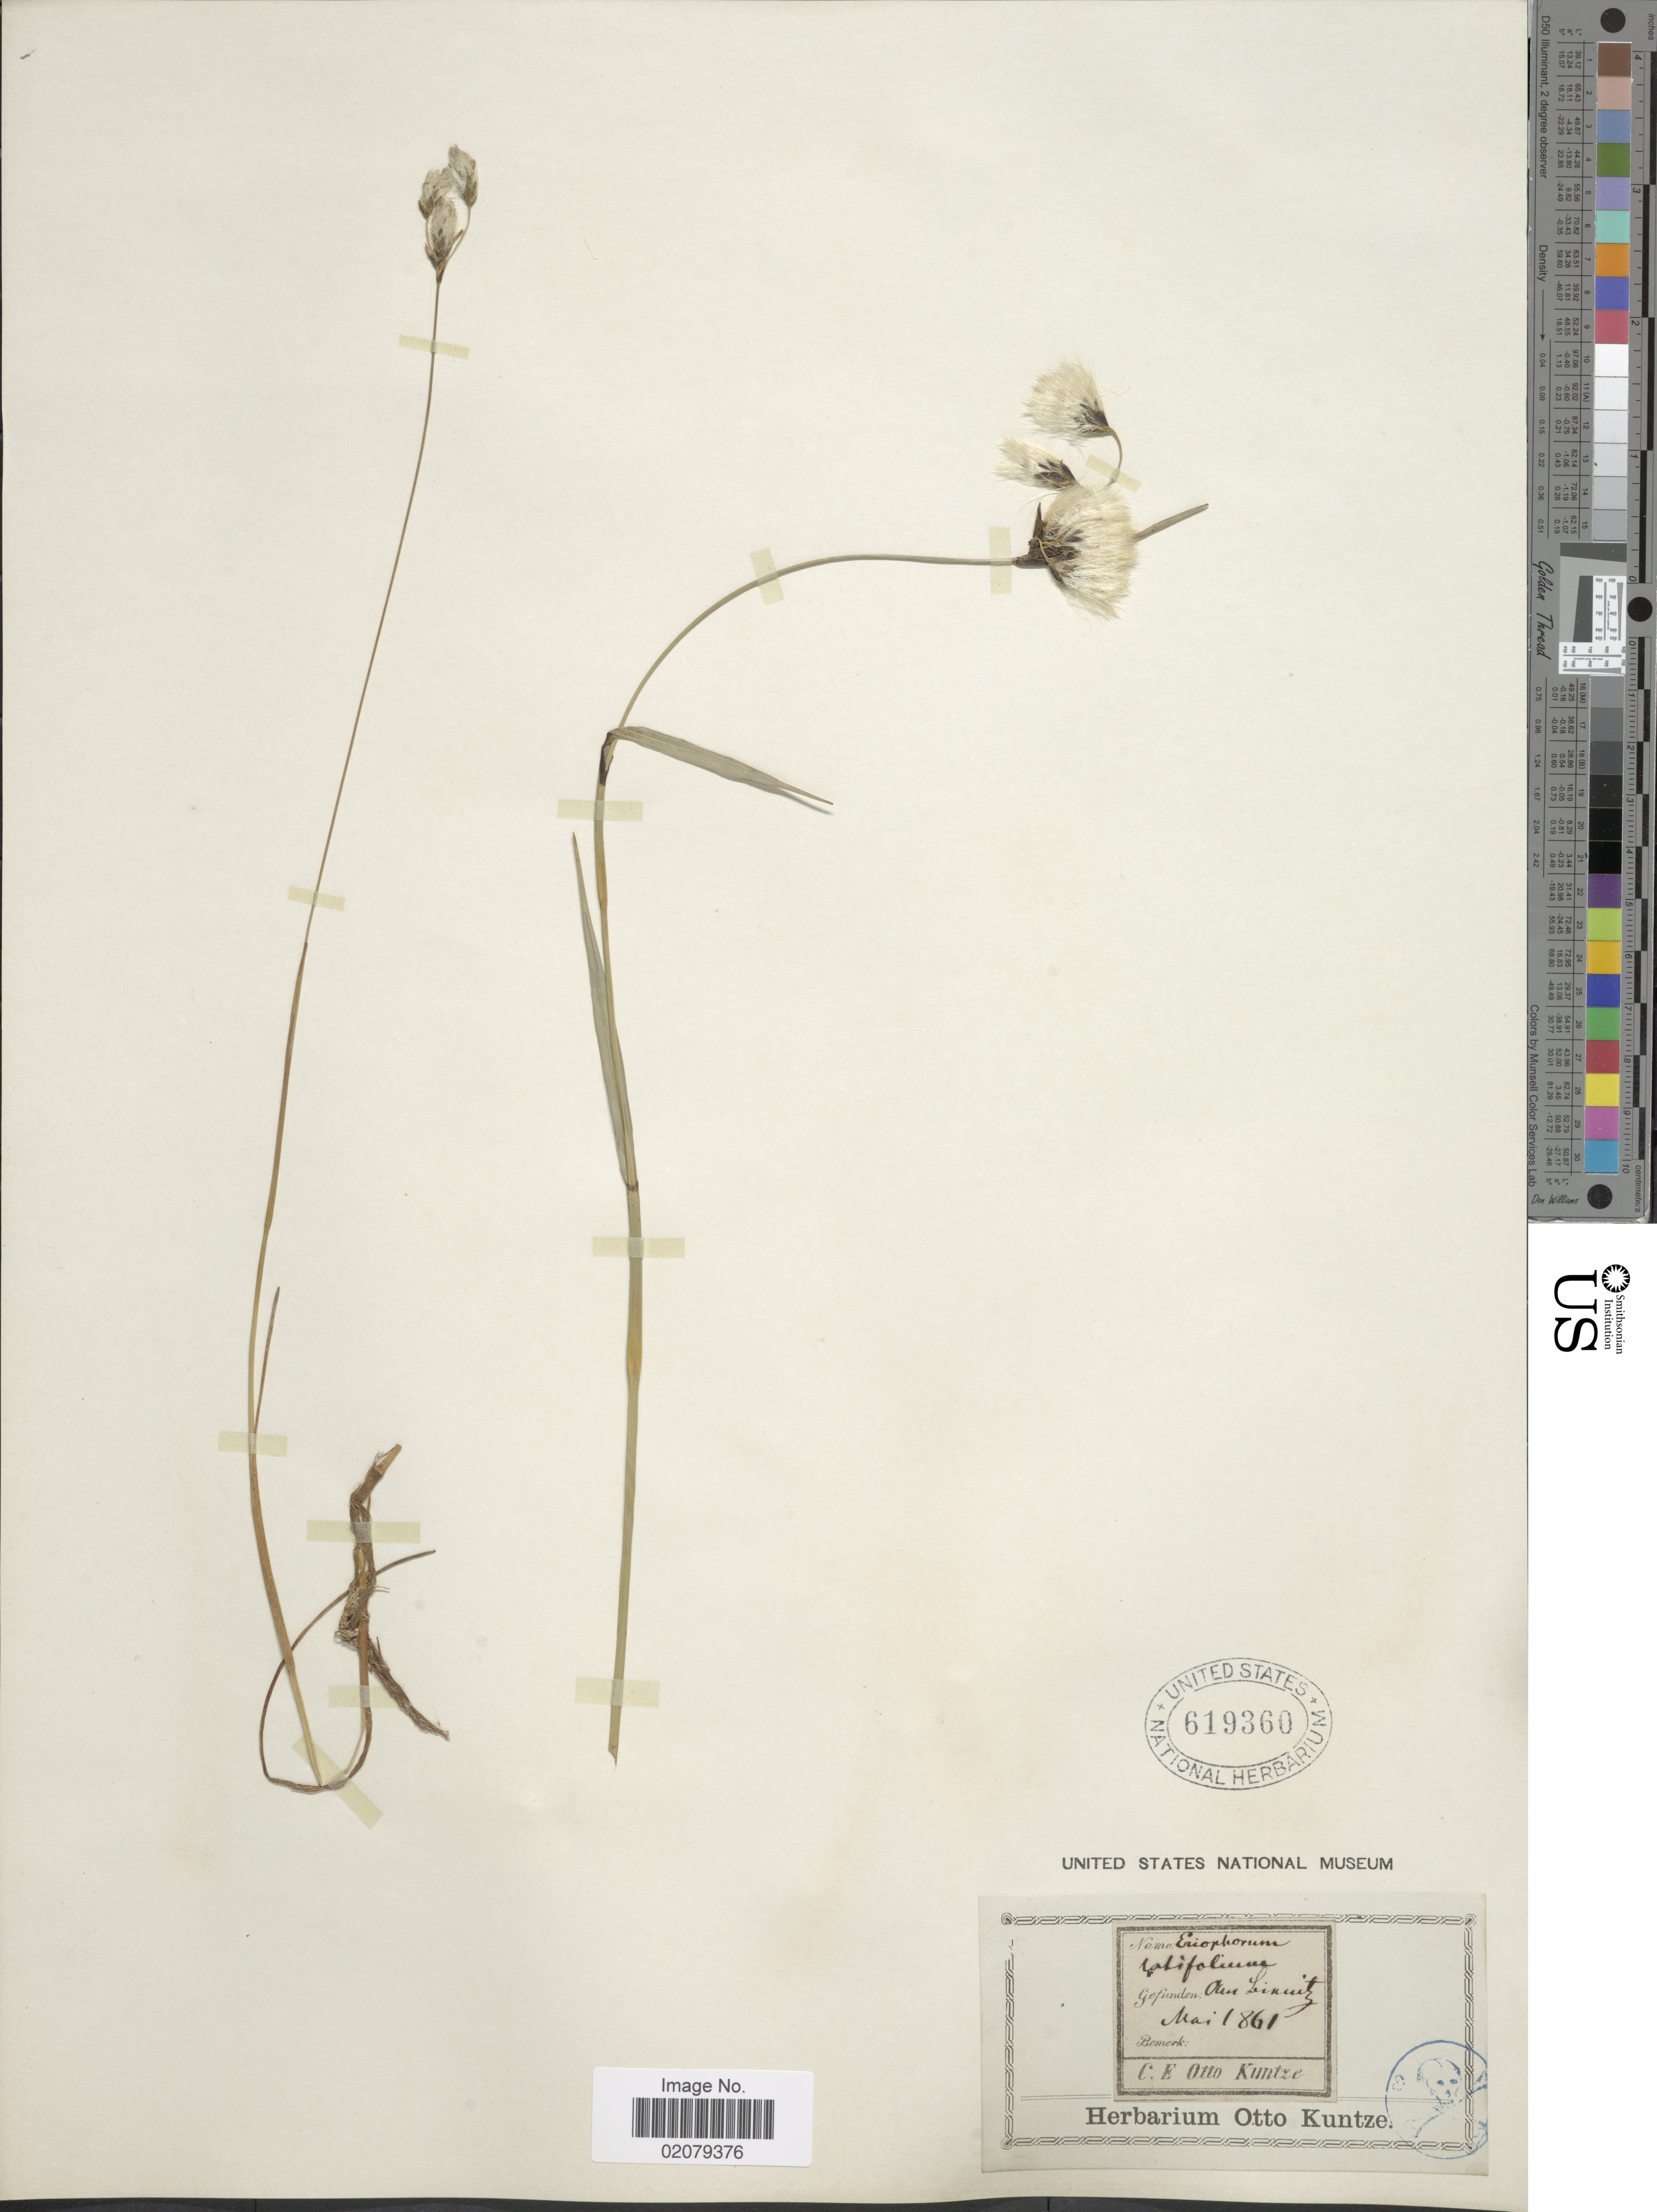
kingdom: Plantae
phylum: Tracheophyta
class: Liliopsida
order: Poales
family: Cyperaceae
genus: Eriophorum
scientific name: Eriophorum latifolium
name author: Hoppe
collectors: C.E.O. Kuntze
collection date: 1861-05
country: Germany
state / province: Berlin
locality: Linnich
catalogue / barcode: US 619360